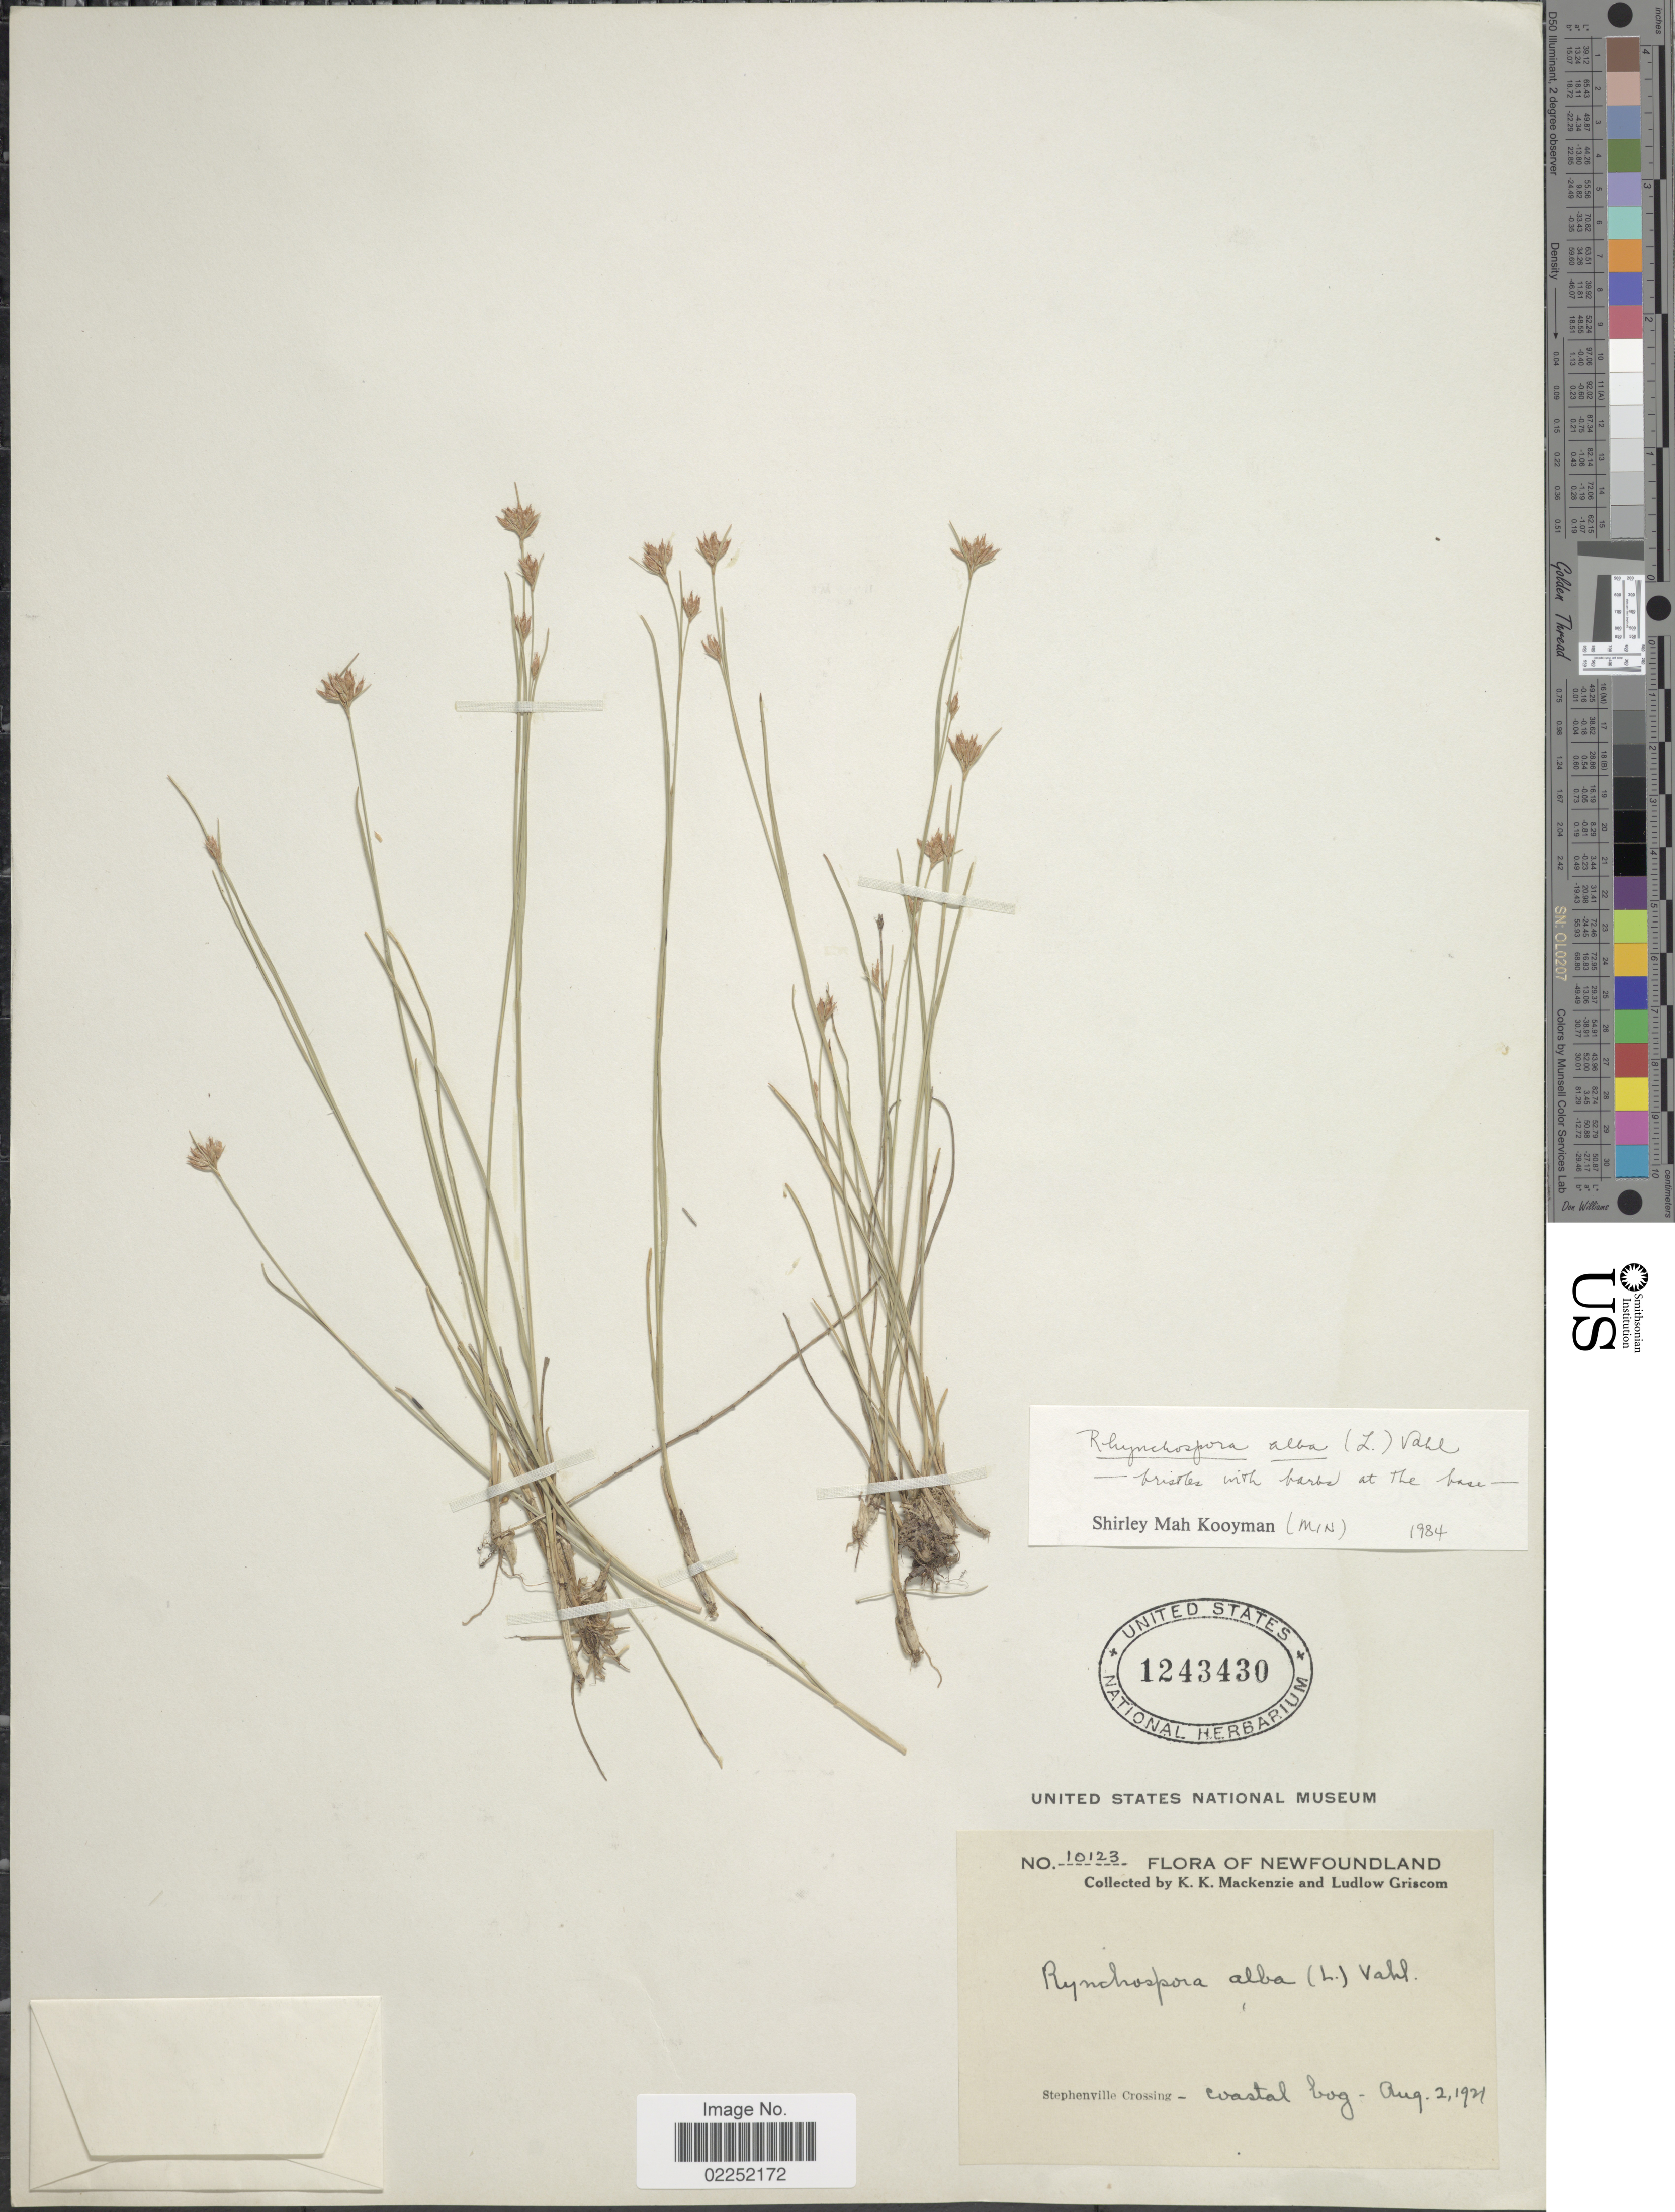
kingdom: Plantae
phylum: Tracheophyta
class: Liliopsida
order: Poales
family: Cyperaceae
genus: Rhynchospora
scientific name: Rhynchospora alba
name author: (L.) Vahl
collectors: K. K. Mackenzie & L. Griscom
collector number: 10123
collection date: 1921-08-02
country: Canada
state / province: Newfoundland and Labrador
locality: Stephenville Crossing - coastal bog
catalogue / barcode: US 1243430